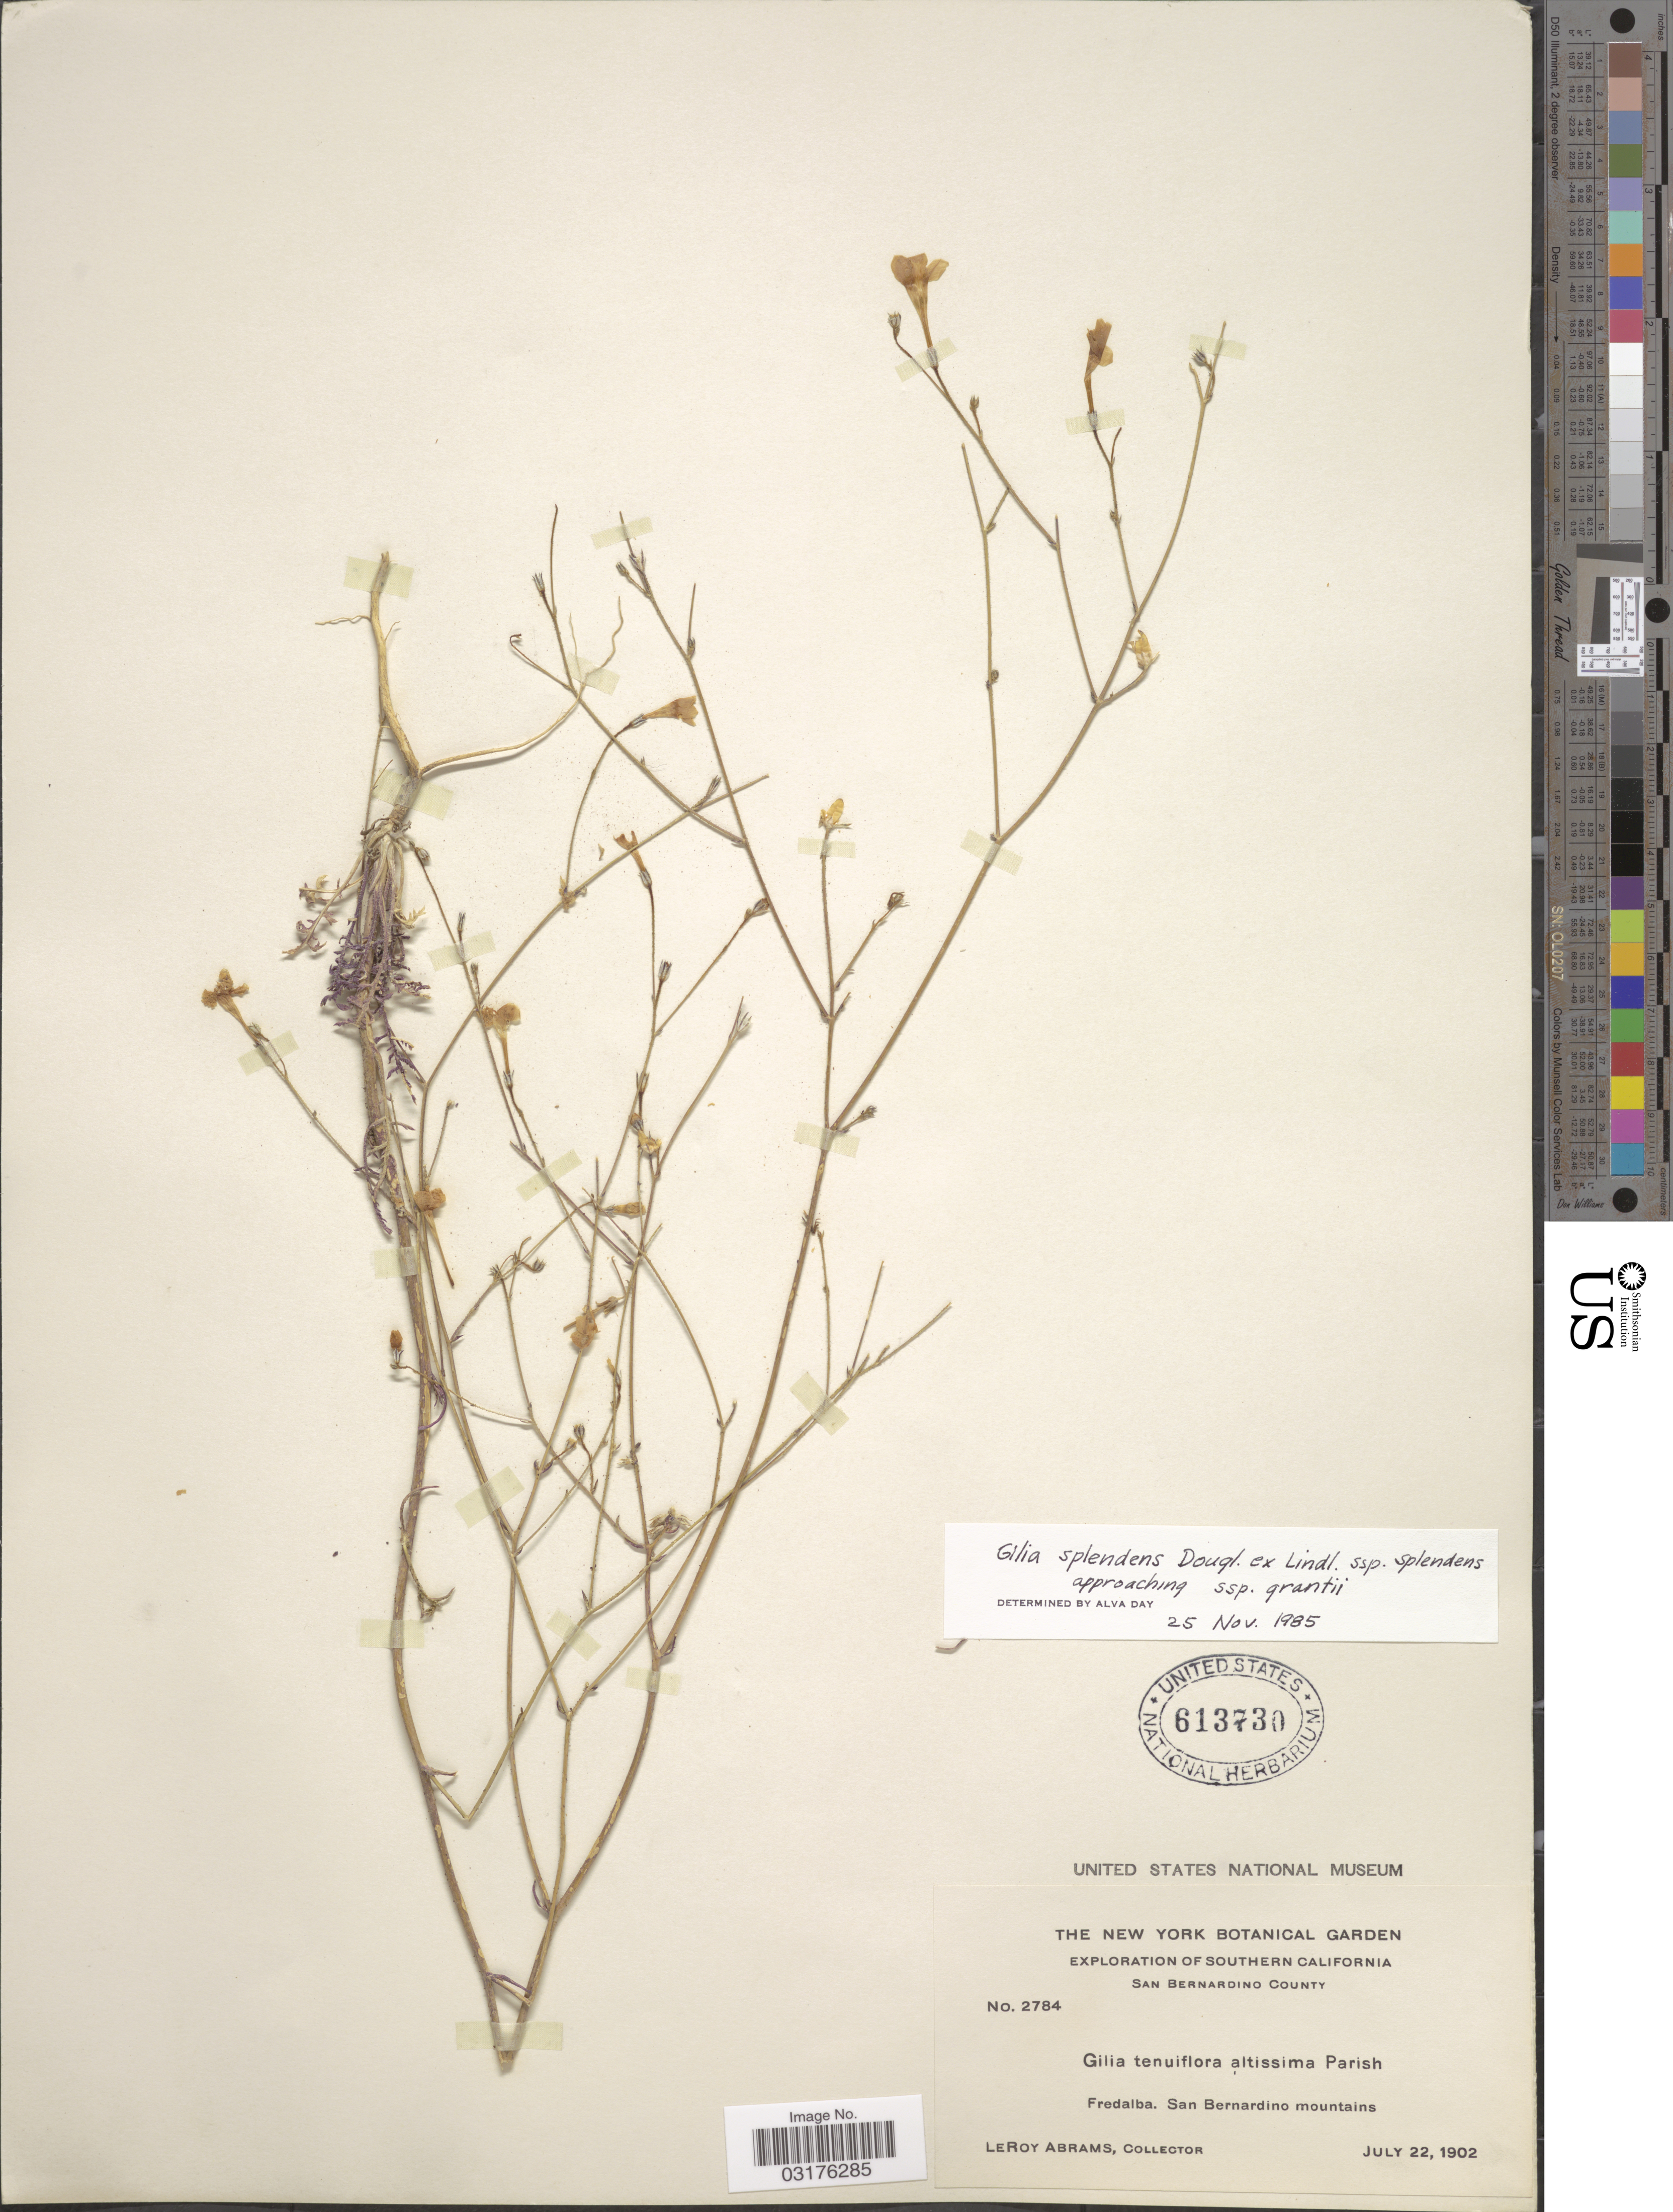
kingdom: Plantae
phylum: Tracheophyta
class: Magnoliopsida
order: Ericales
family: Polemoniaceae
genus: Saltugilia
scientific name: Saltugilia splendens subsp. splendens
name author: (Douglas ex H. Mason & A.D. Grant) L.A. Johnson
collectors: L. Abrams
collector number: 2784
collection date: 1902-07-22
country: United States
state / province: California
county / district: San Bernardino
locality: Southern California, San Bernardino County, Fredalba. San Bernardino mountains.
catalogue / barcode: US 613730